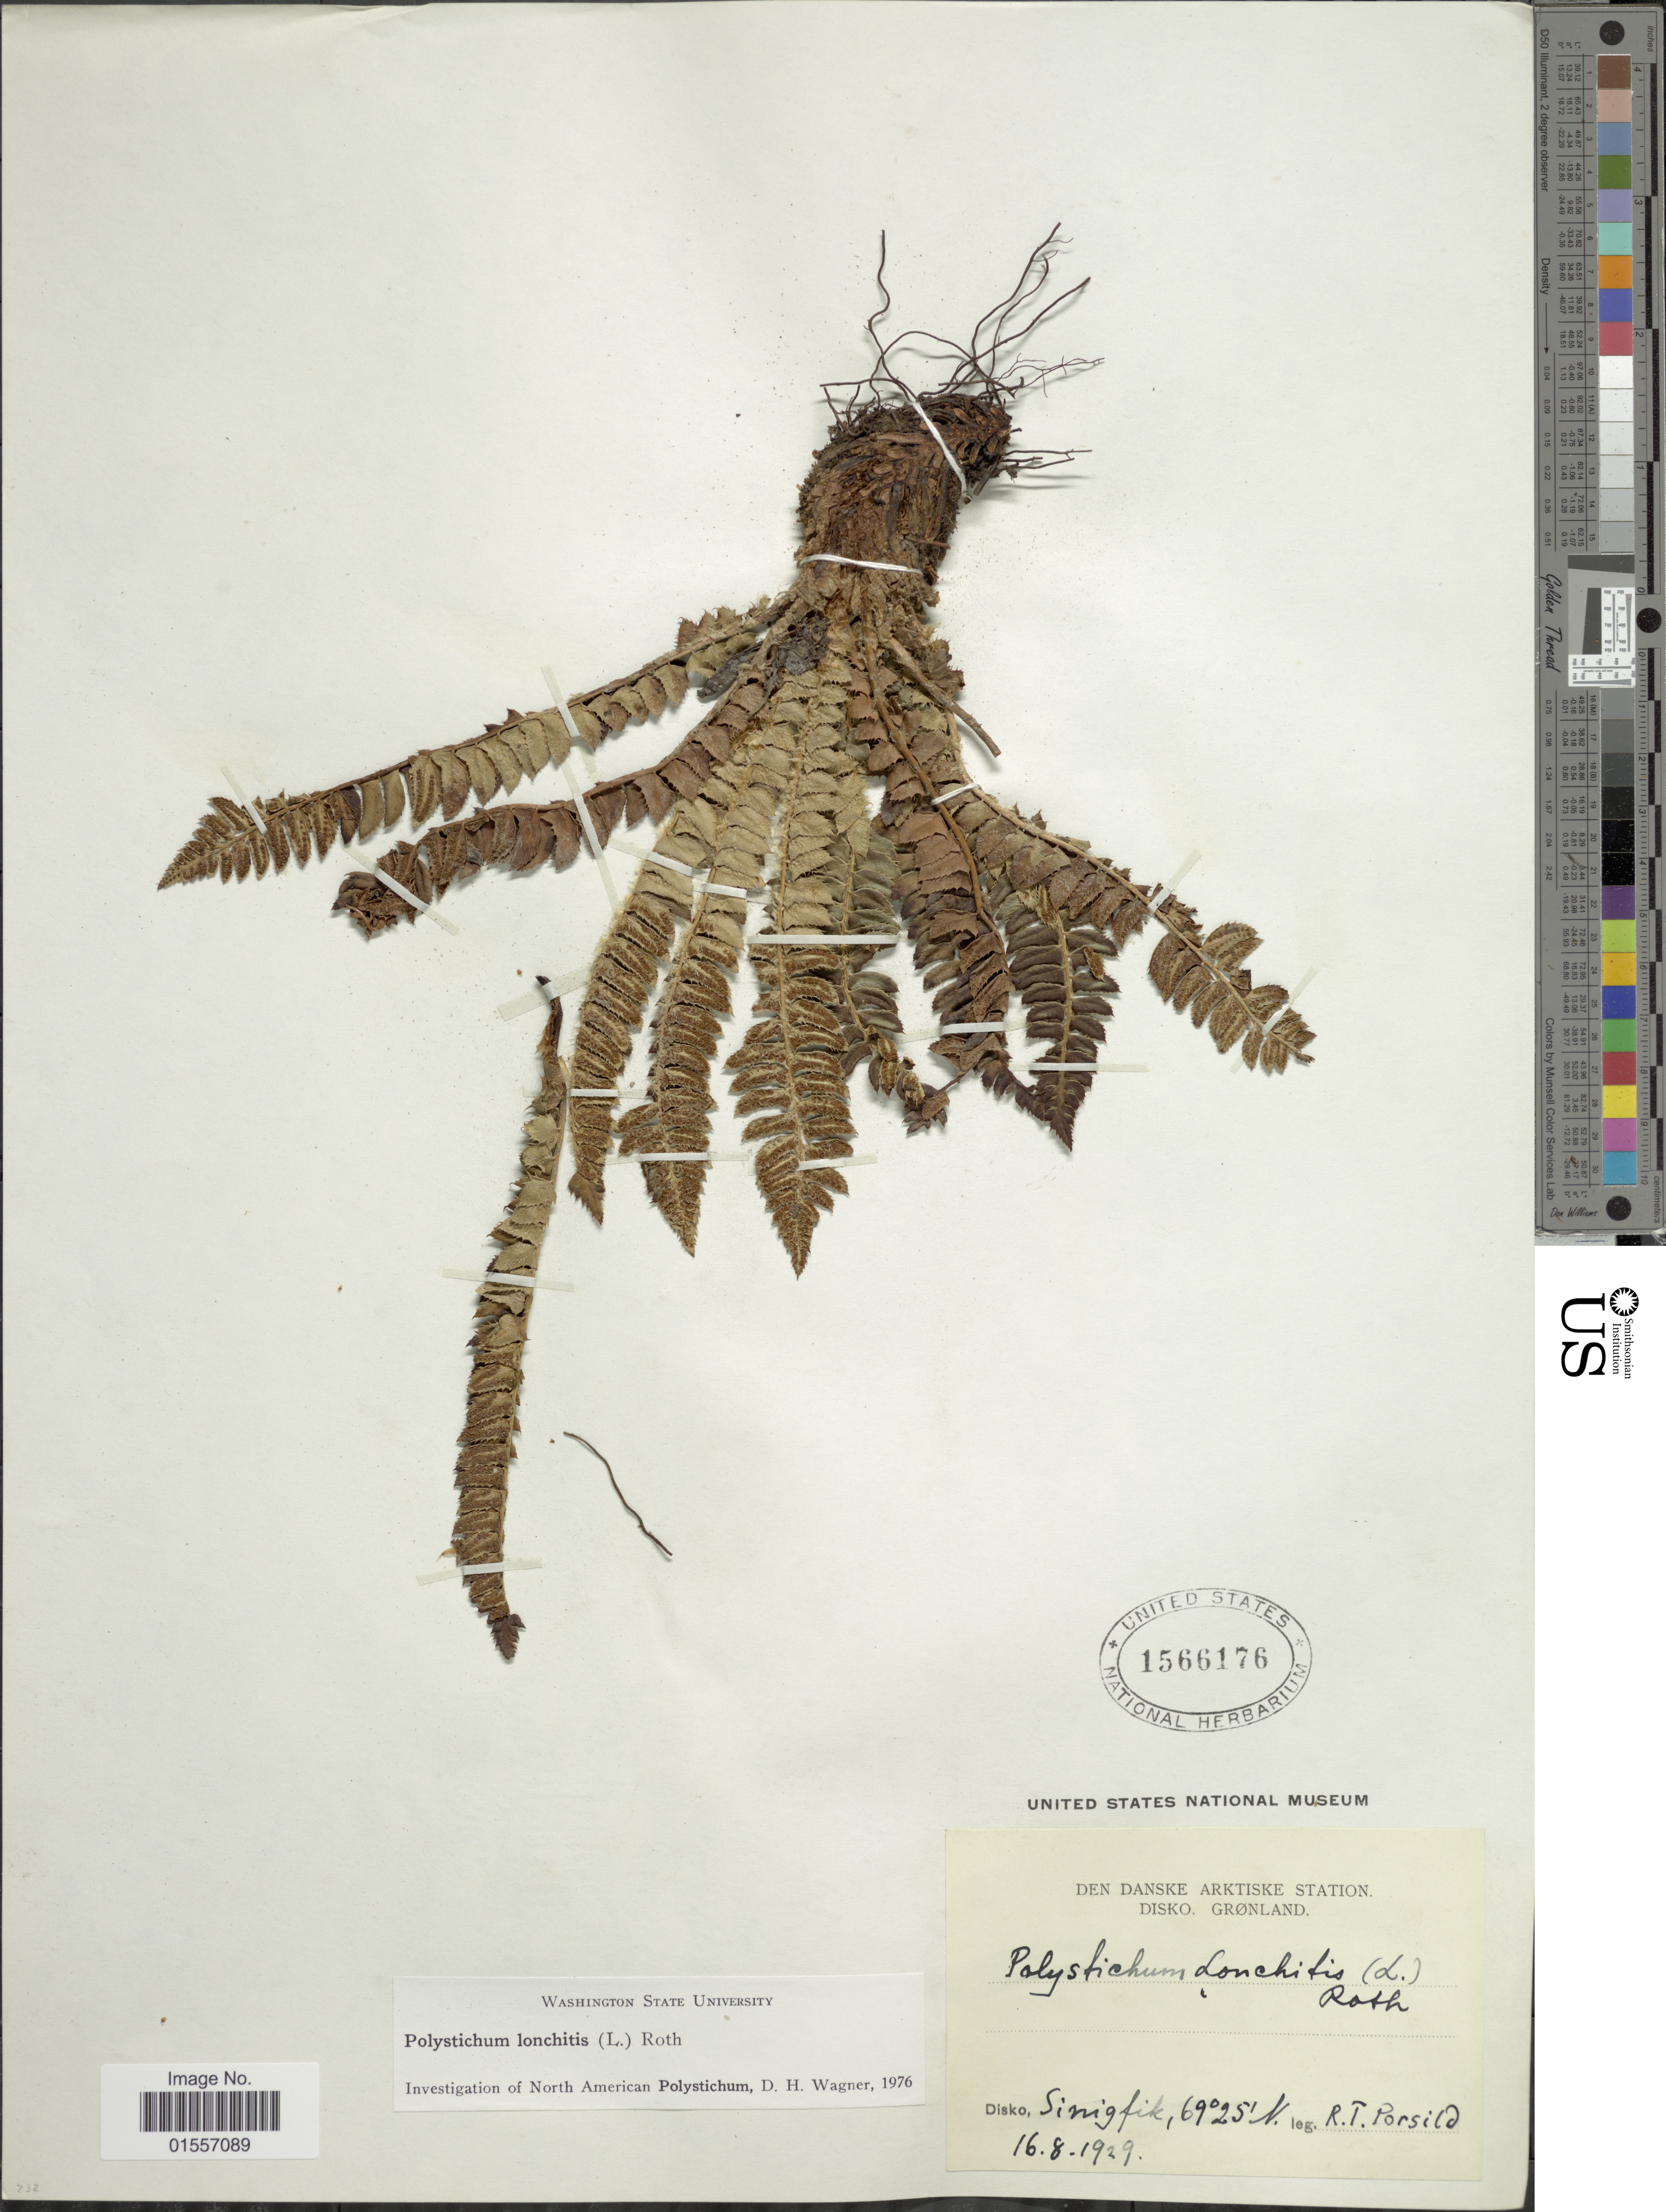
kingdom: Plantae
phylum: Tracheophyta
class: Polypodiopsida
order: Polypodiales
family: Dryopteridaceae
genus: Polystichum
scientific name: Polystichum lonchitis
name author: (Roth) L.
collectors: R. T. Porsild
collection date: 1929-08-16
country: Greenland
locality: Disko, Sinigfik.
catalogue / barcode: US 1566176